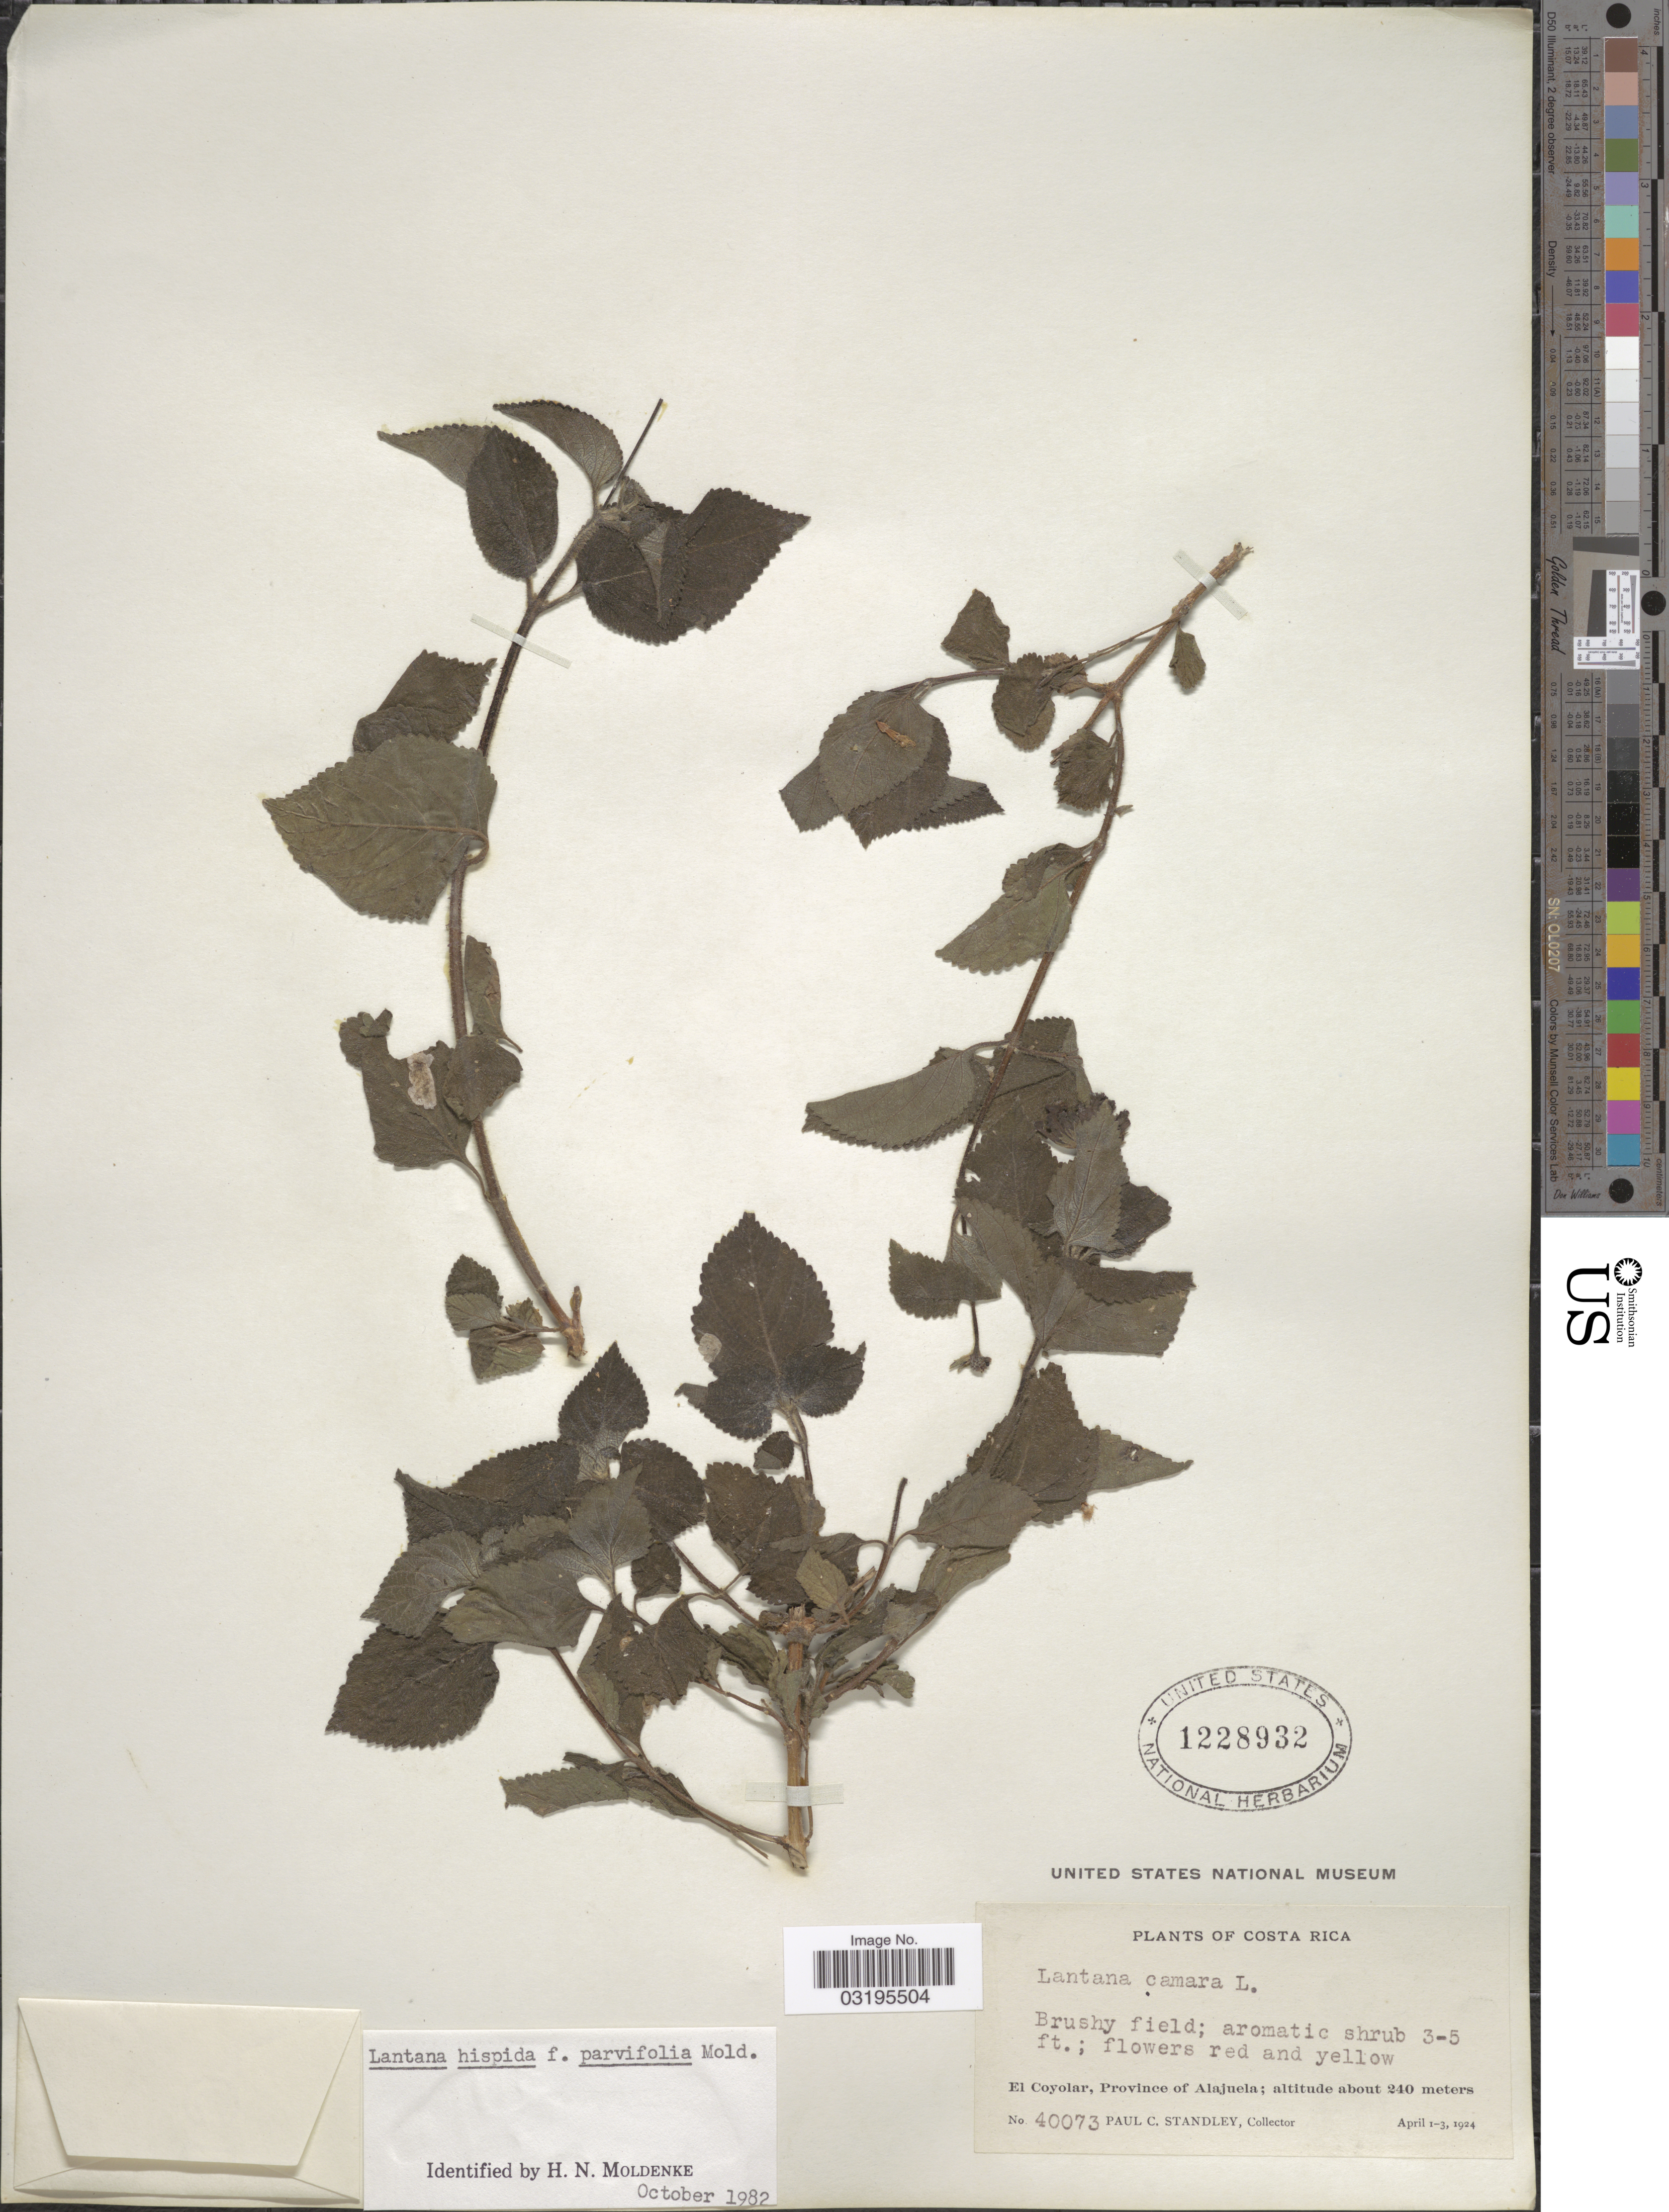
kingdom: Plantae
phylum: Tracheophyta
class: Magnoliopsida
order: Lamiales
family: Verbenaceae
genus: Lantana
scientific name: Lantana hispida f. parvifolia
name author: Kunth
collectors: P. C. Standley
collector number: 40073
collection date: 1924-04-01/1924-04-03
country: Costa Rica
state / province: Alajuela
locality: El Coyolar.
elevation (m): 240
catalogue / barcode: US 1228932